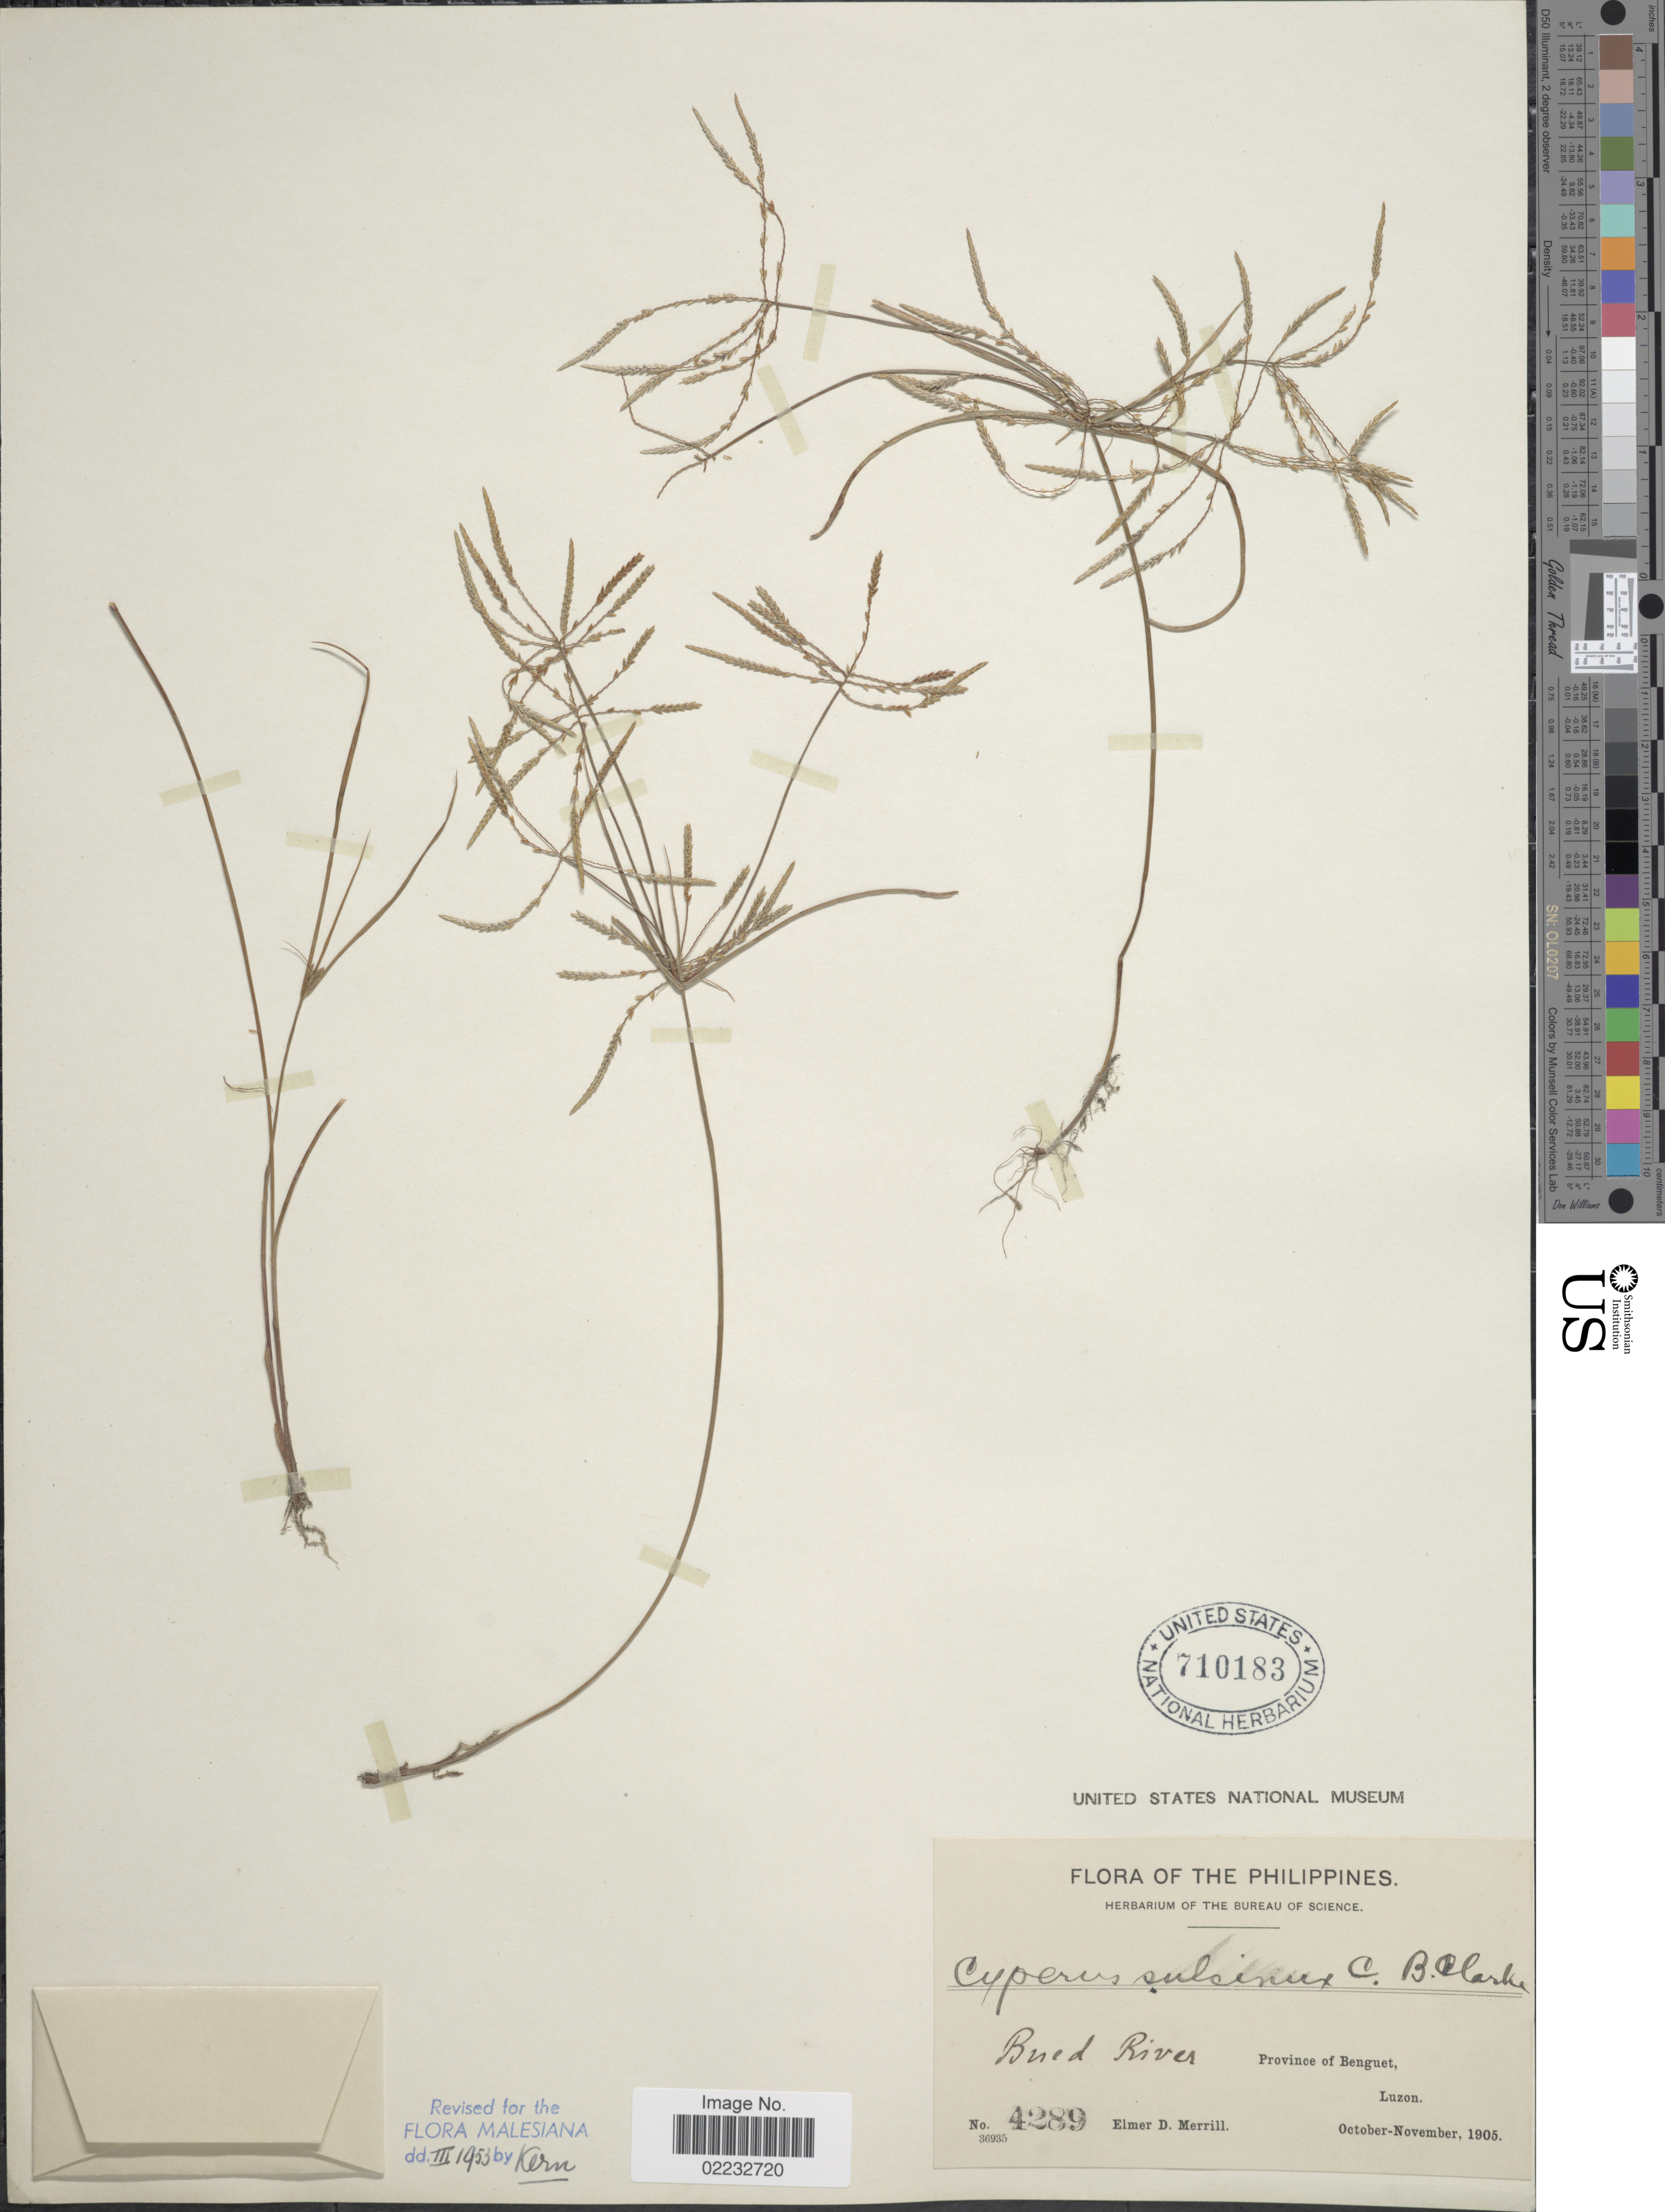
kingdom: Plantae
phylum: Tracheophyta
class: Liliopsida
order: Poales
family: Cyperaceae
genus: Cyperus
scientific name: Cyperus sulcinux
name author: C.B. Clarke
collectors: E. D. Merrill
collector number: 4289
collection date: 1905-10/1905-11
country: Philippines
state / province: Cordillera (Administrative Region)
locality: Bued River, Province of Benguet, Luzon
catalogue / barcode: US 710183